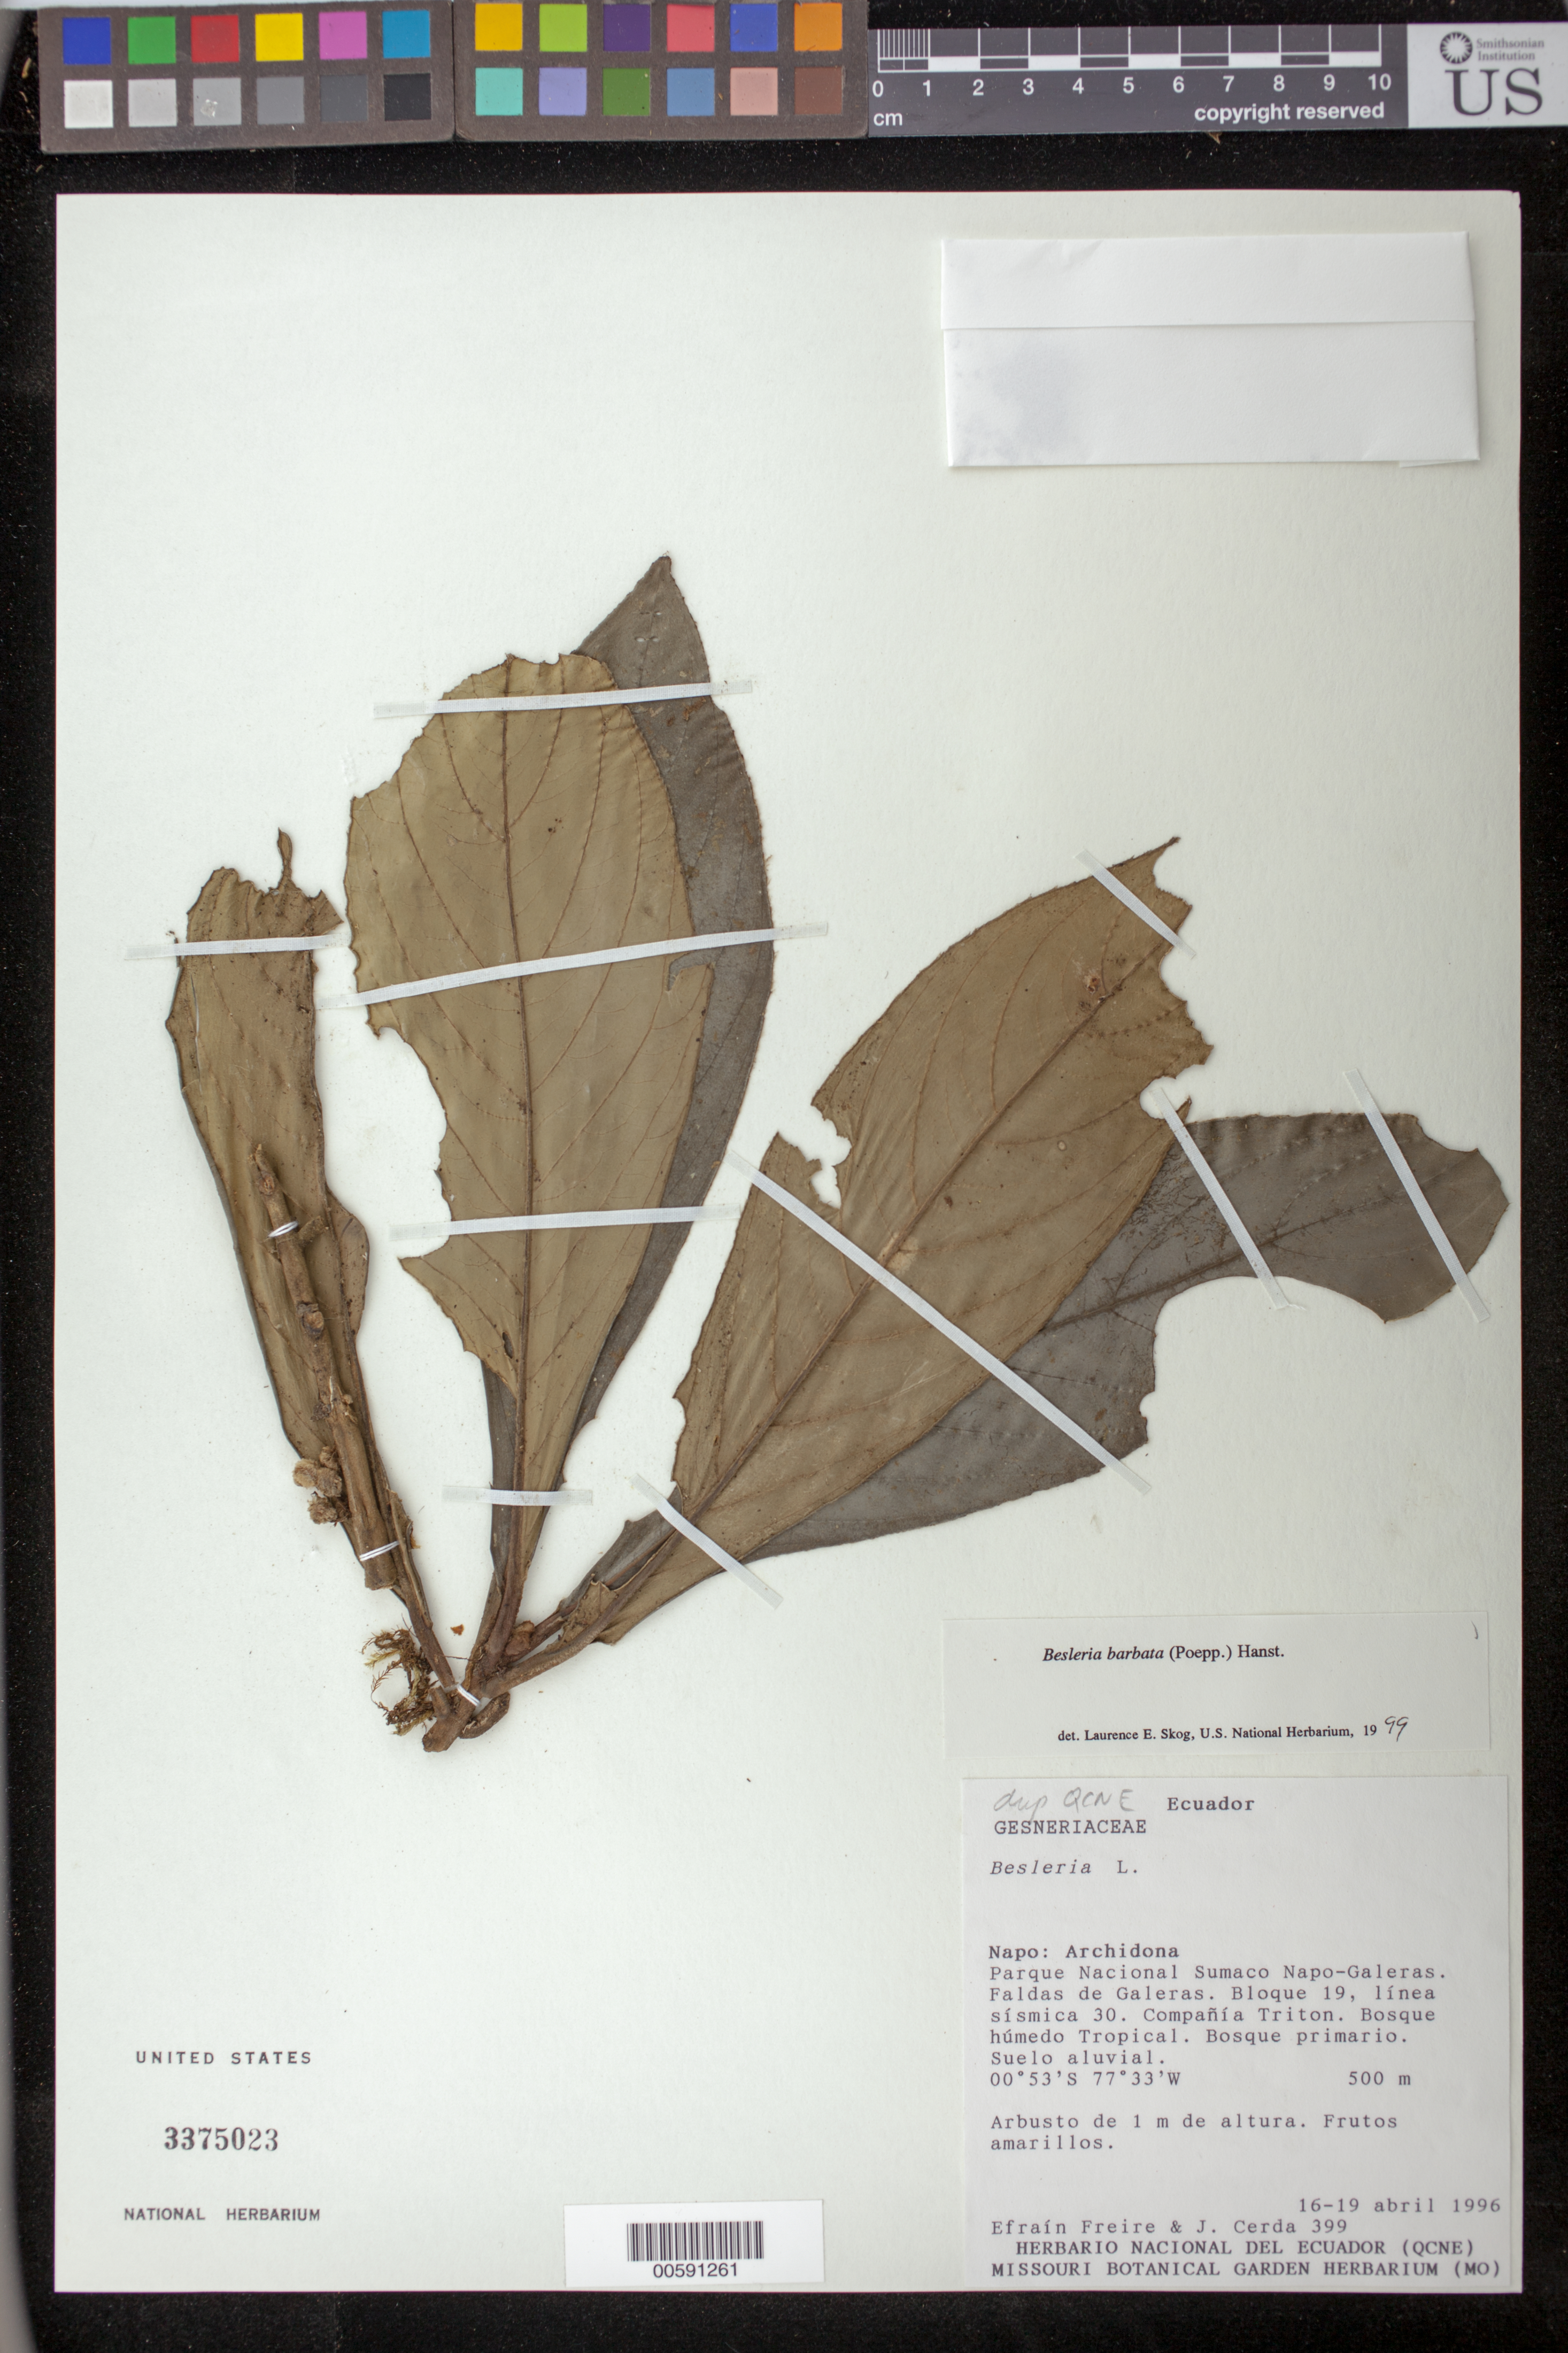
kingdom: Plantae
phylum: Tracheophyta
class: Magnoliopsida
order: Lamiales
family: Gesneriaceae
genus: Besleria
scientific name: Besleria barbata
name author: (Poepp.) Hanst.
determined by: Skog, Laurence E.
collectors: E. Freire & J. Cerda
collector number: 399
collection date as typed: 16-19 Apr 1996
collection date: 1996-04-16/1996-04-19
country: Ecuador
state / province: Napo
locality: Archidona. Parque Nacional Sumaco Napo-Galeras, Faldas de Galeras, Bloque 19, línea sísmica 30, Compañía Triton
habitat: Bosque primario, suelo aluvial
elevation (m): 500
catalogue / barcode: US 3375023